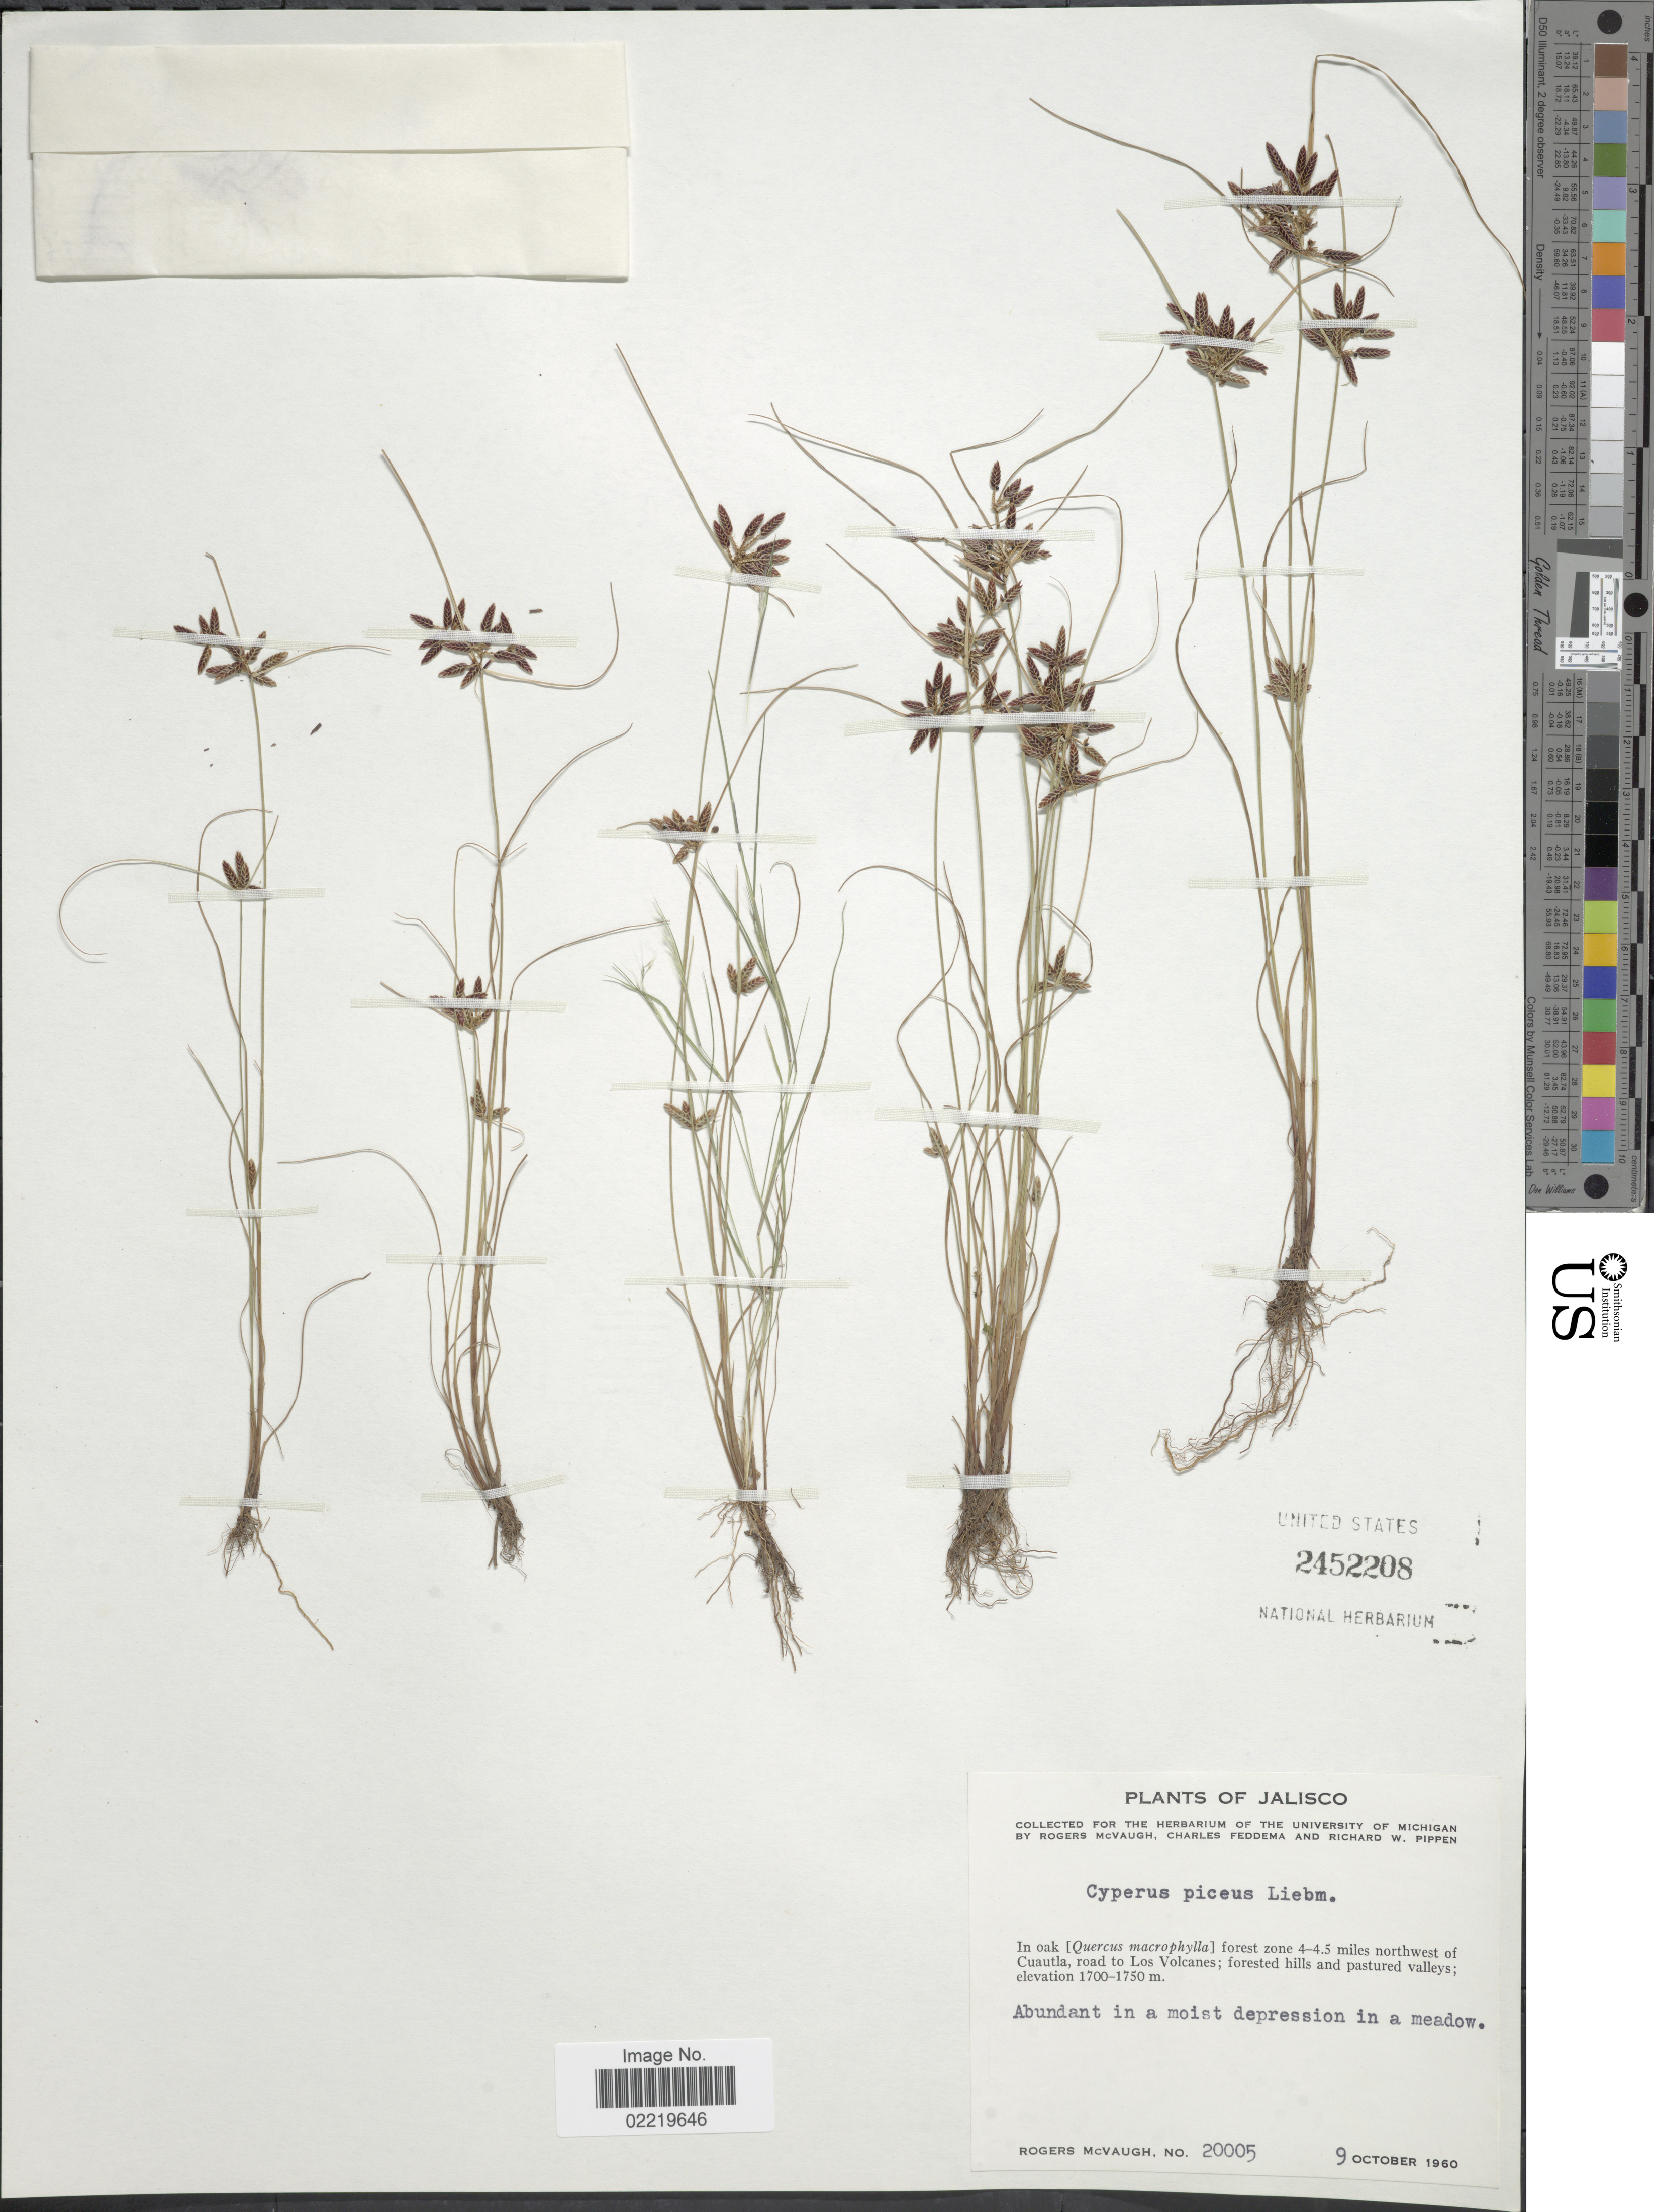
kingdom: Plantae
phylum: Tracheophyta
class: Liliopsida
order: Poales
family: Cyperaceae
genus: Cyperus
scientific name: Cyperus flavescens var. piceus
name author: (Liebm.) Fernald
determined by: Strong, Mark T., (BOT), Smithsonian Institution - National Museum of Natural History (UNITED STATES)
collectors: R. McVaugh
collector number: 2005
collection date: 1960-10-09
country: Mexico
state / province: Jalisco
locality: In oak [Quercus macrophylla] foret zone 4-4.5 miles northwest of Cuautla, road to Los Volcanes; forested hills and pastured valleys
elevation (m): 1700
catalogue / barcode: US 2452208